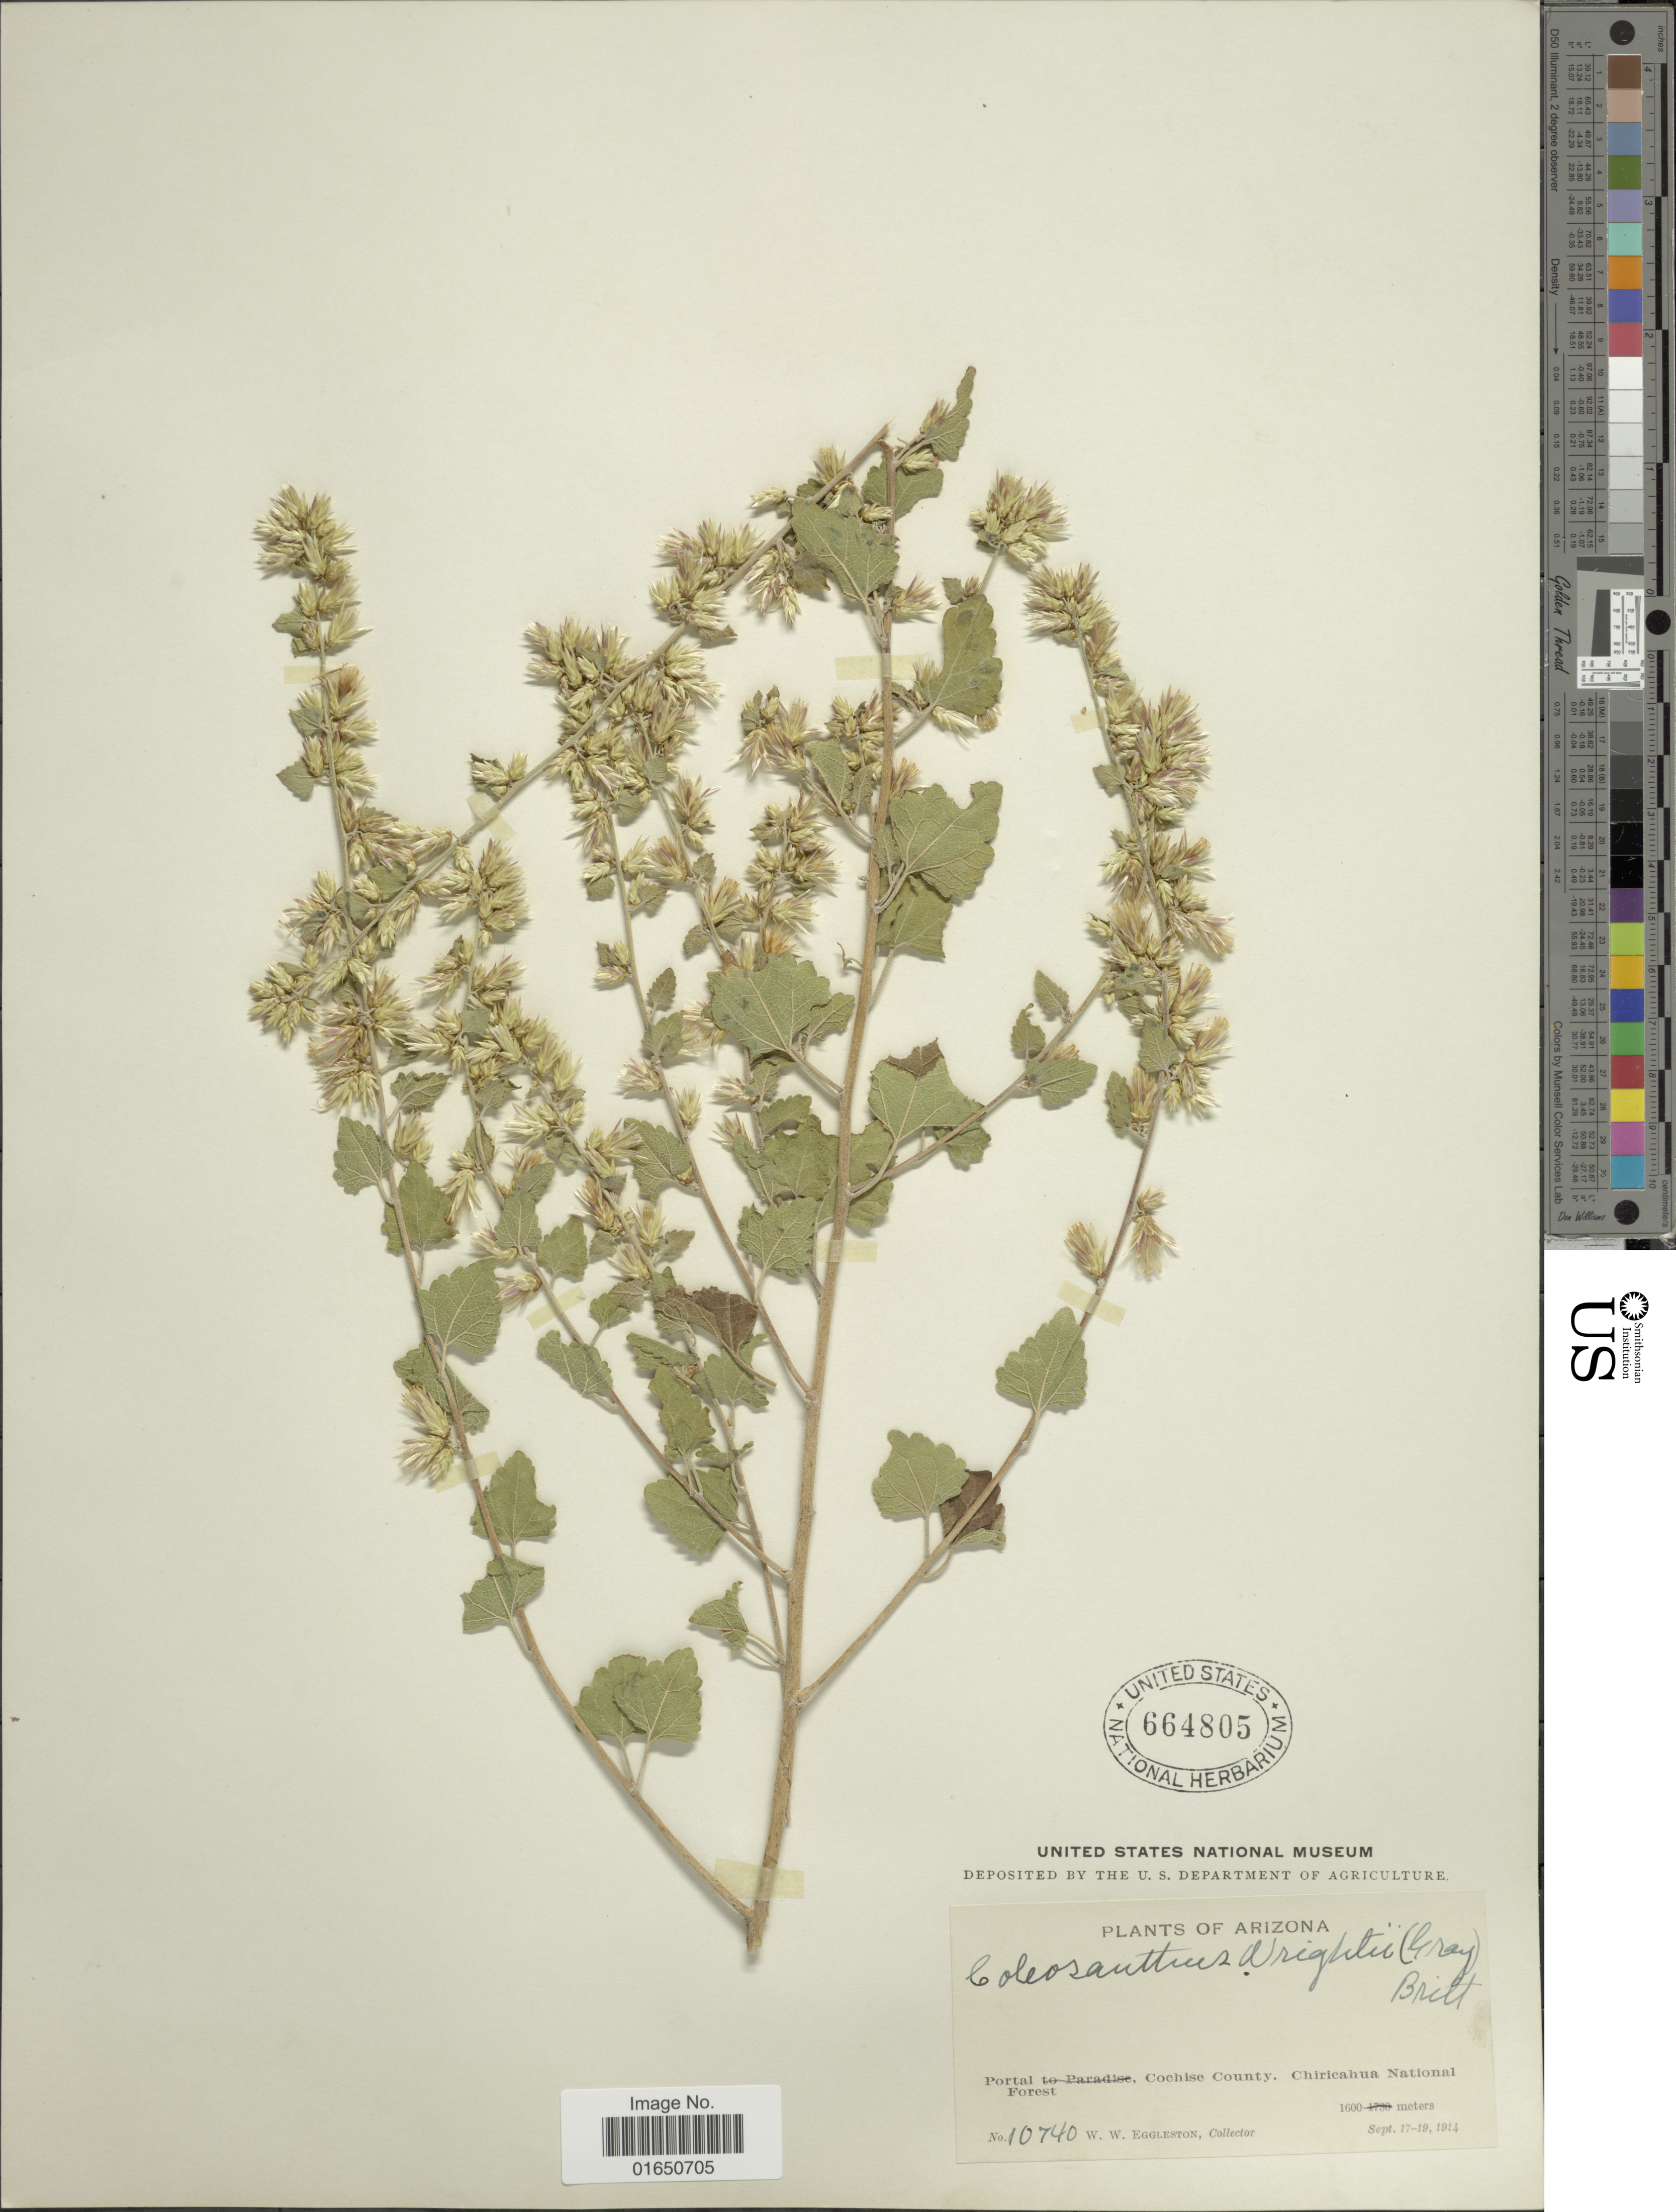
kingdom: Plantae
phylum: Tracheophyta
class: Magnoliopsida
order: Asterales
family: Asteraceae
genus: Brickellia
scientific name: Brickellia californica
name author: (Torr. & A. Gray) A. Gray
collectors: W. W. Eggleston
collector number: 10740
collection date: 1914-09-17/1914-09-19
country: United States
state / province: Arizona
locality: Portal, Cochise County, Chiricahua National Forest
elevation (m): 1600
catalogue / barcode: US 664805